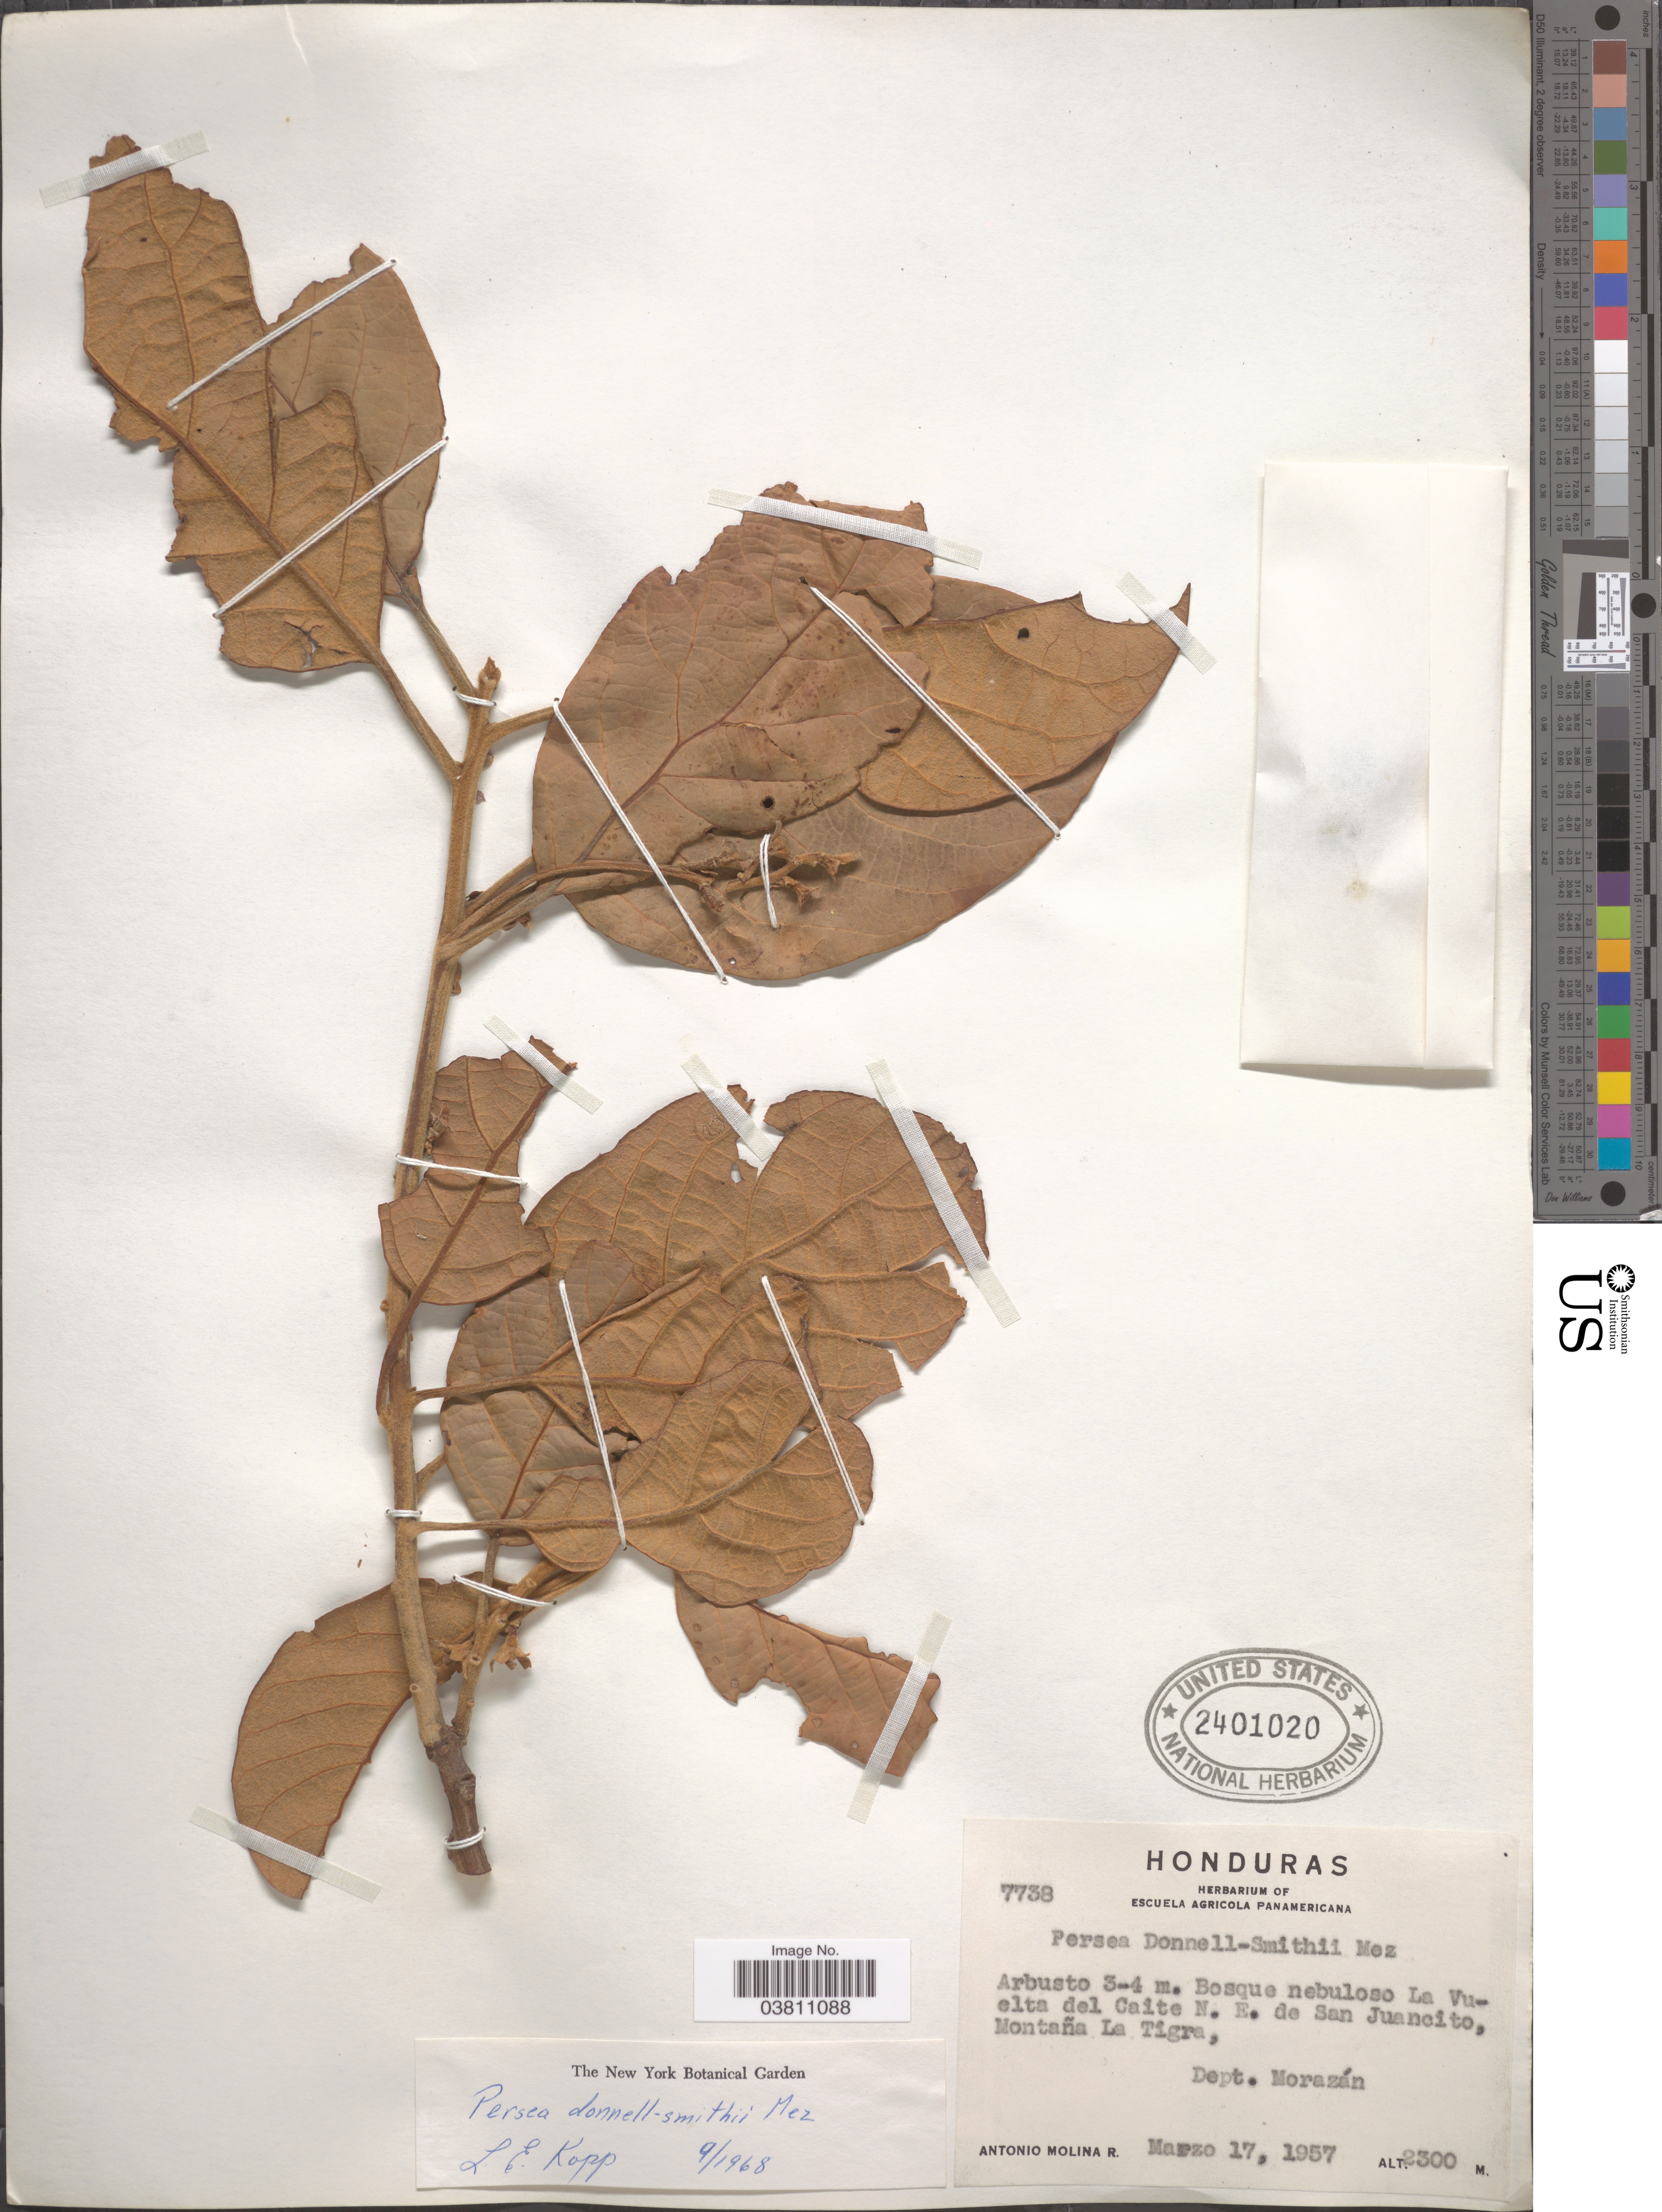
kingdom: Plantae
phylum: Tracheophyta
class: Magnoliopsida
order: Laurales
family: Lauraceae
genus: Persea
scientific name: Persea donnell-smithii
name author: Mez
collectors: A. Molina R.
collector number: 7738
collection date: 1957-03-17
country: Honduras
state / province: Fco. Morazán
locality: Bosque nebuloso La Vuelta del Caite N.E. de San Juancito, Montaña La Tigra, Dept. Morazán.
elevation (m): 2300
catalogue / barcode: US 2401020